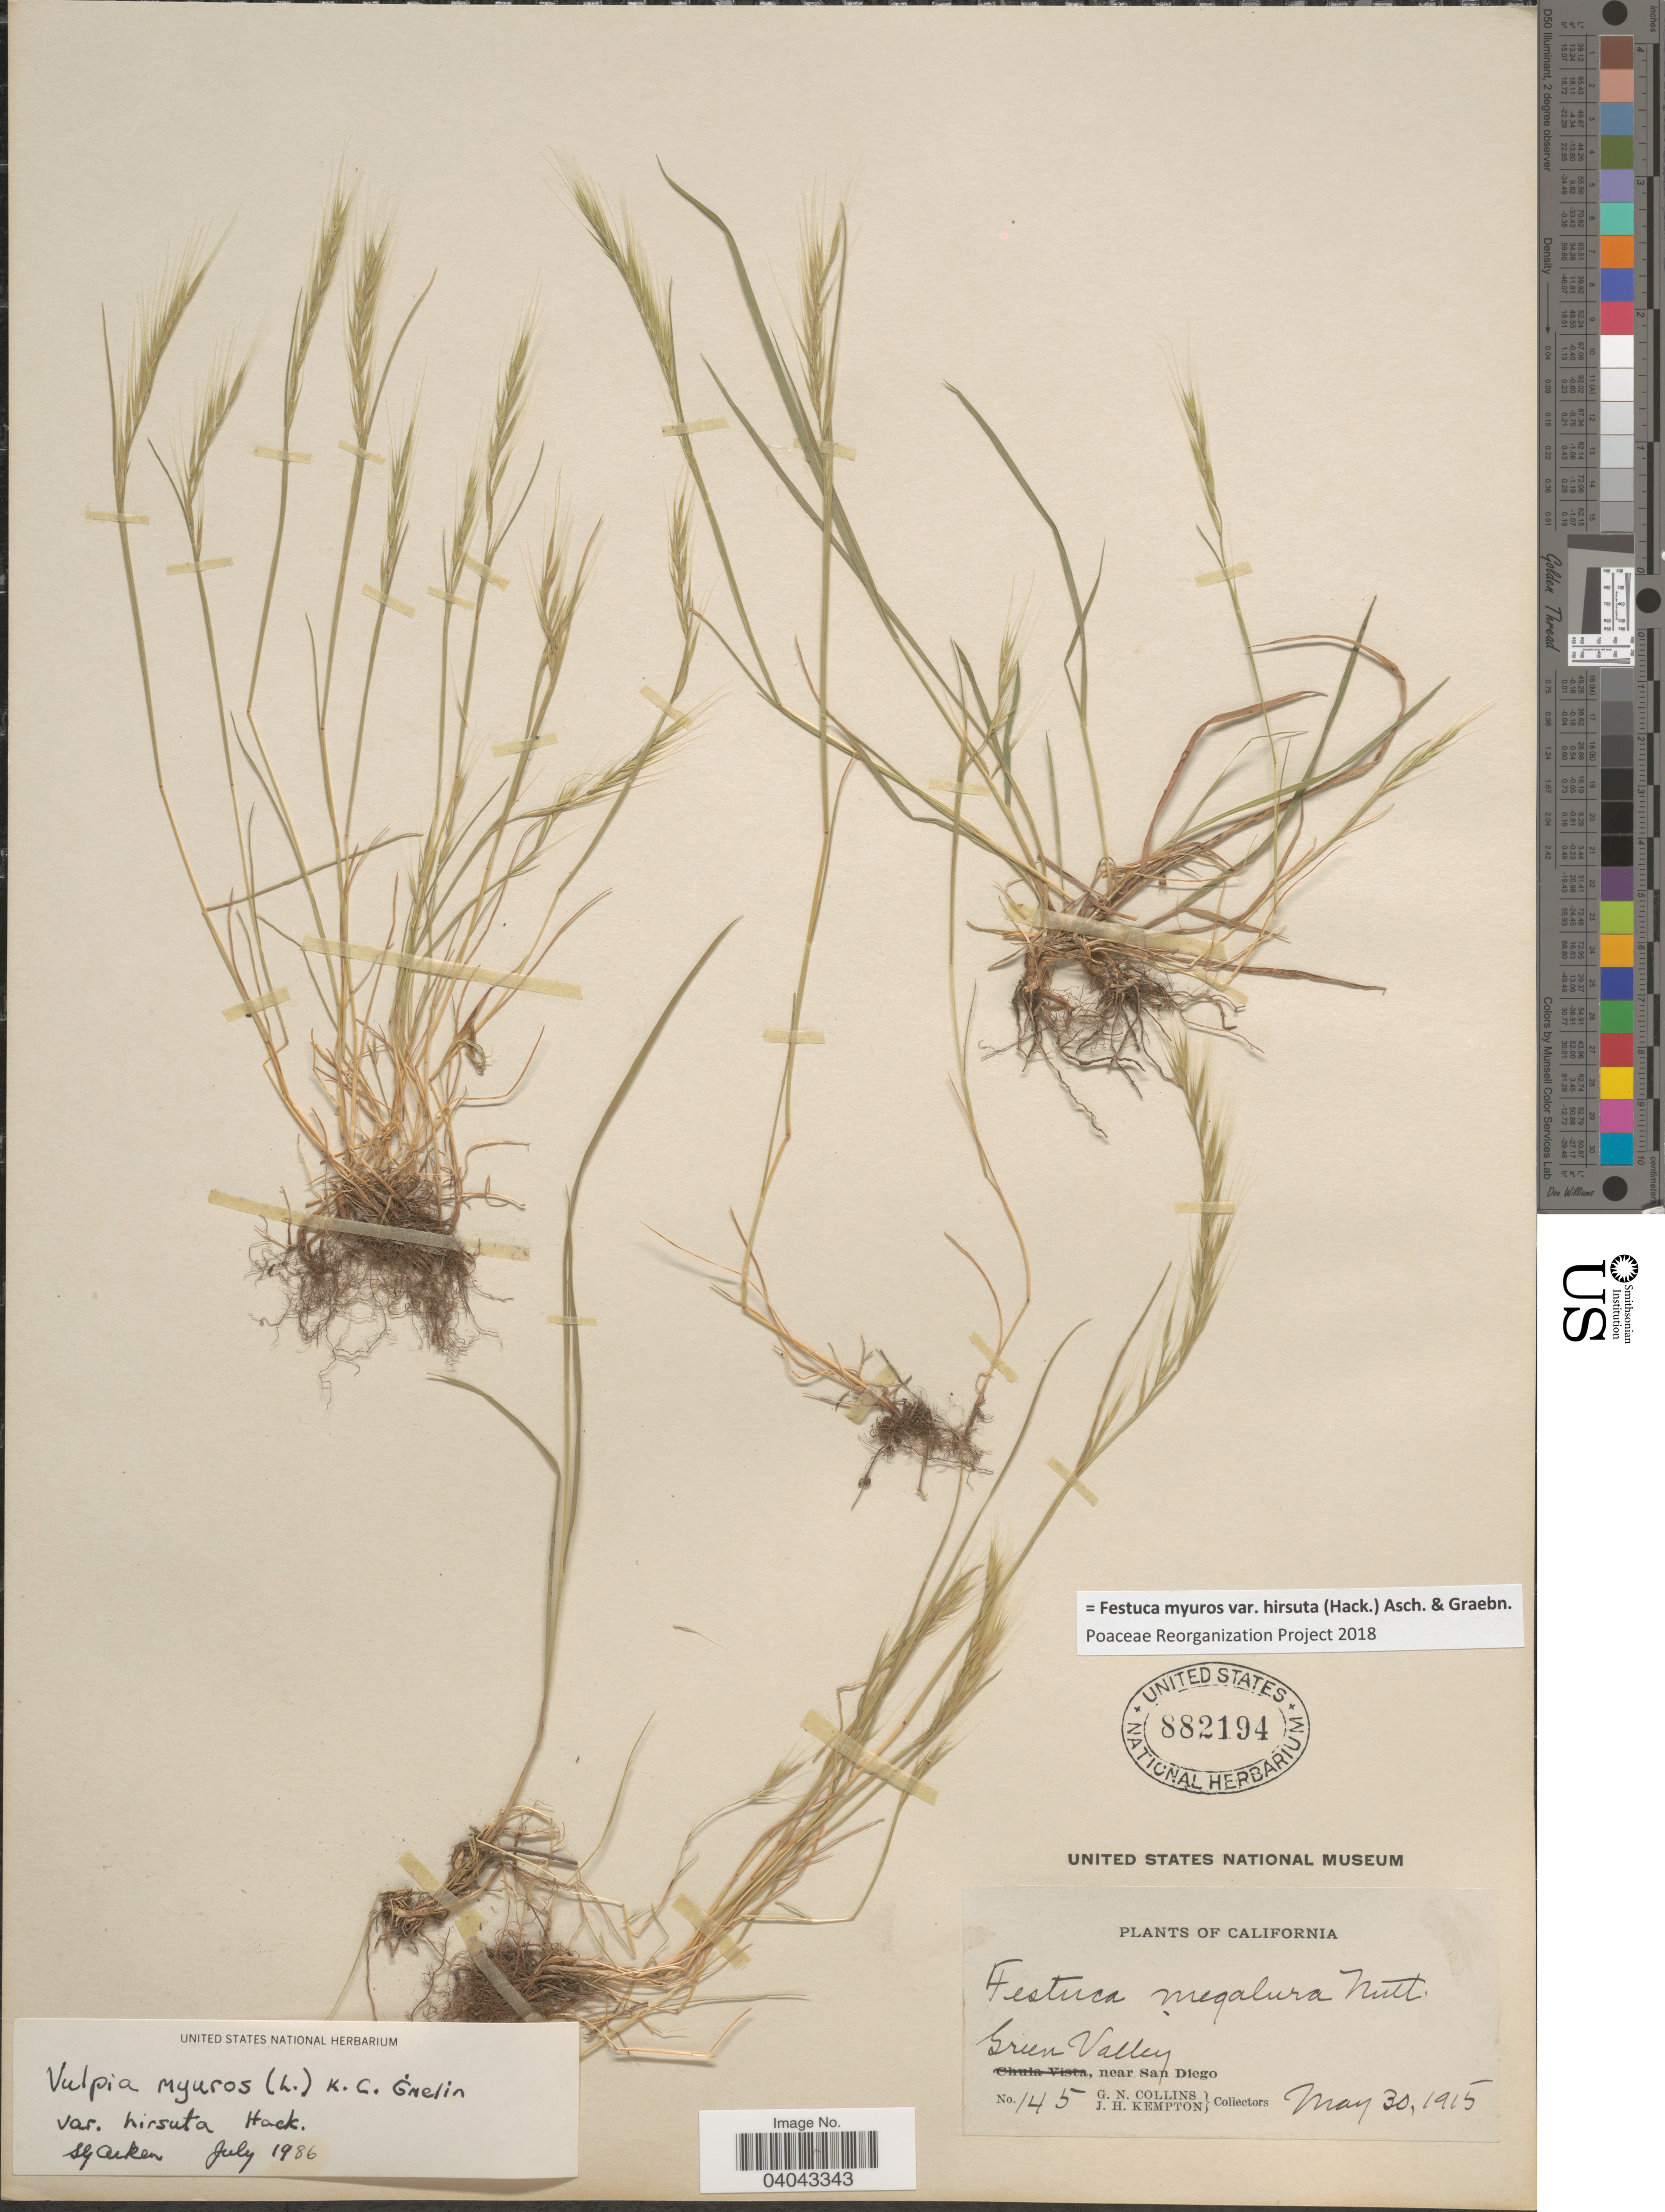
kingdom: Plantae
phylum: Tracheophyta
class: Liliopsida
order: Poales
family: Poaceae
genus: Festuca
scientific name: Festuca myuros var. hirsuta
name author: (Hack.) Asch. & Graebn.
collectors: G. Collins & J. H. Kempton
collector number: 145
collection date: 1915-05-30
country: United States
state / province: California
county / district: San Diego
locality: Green Valley, near San Diego.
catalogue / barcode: US 882194